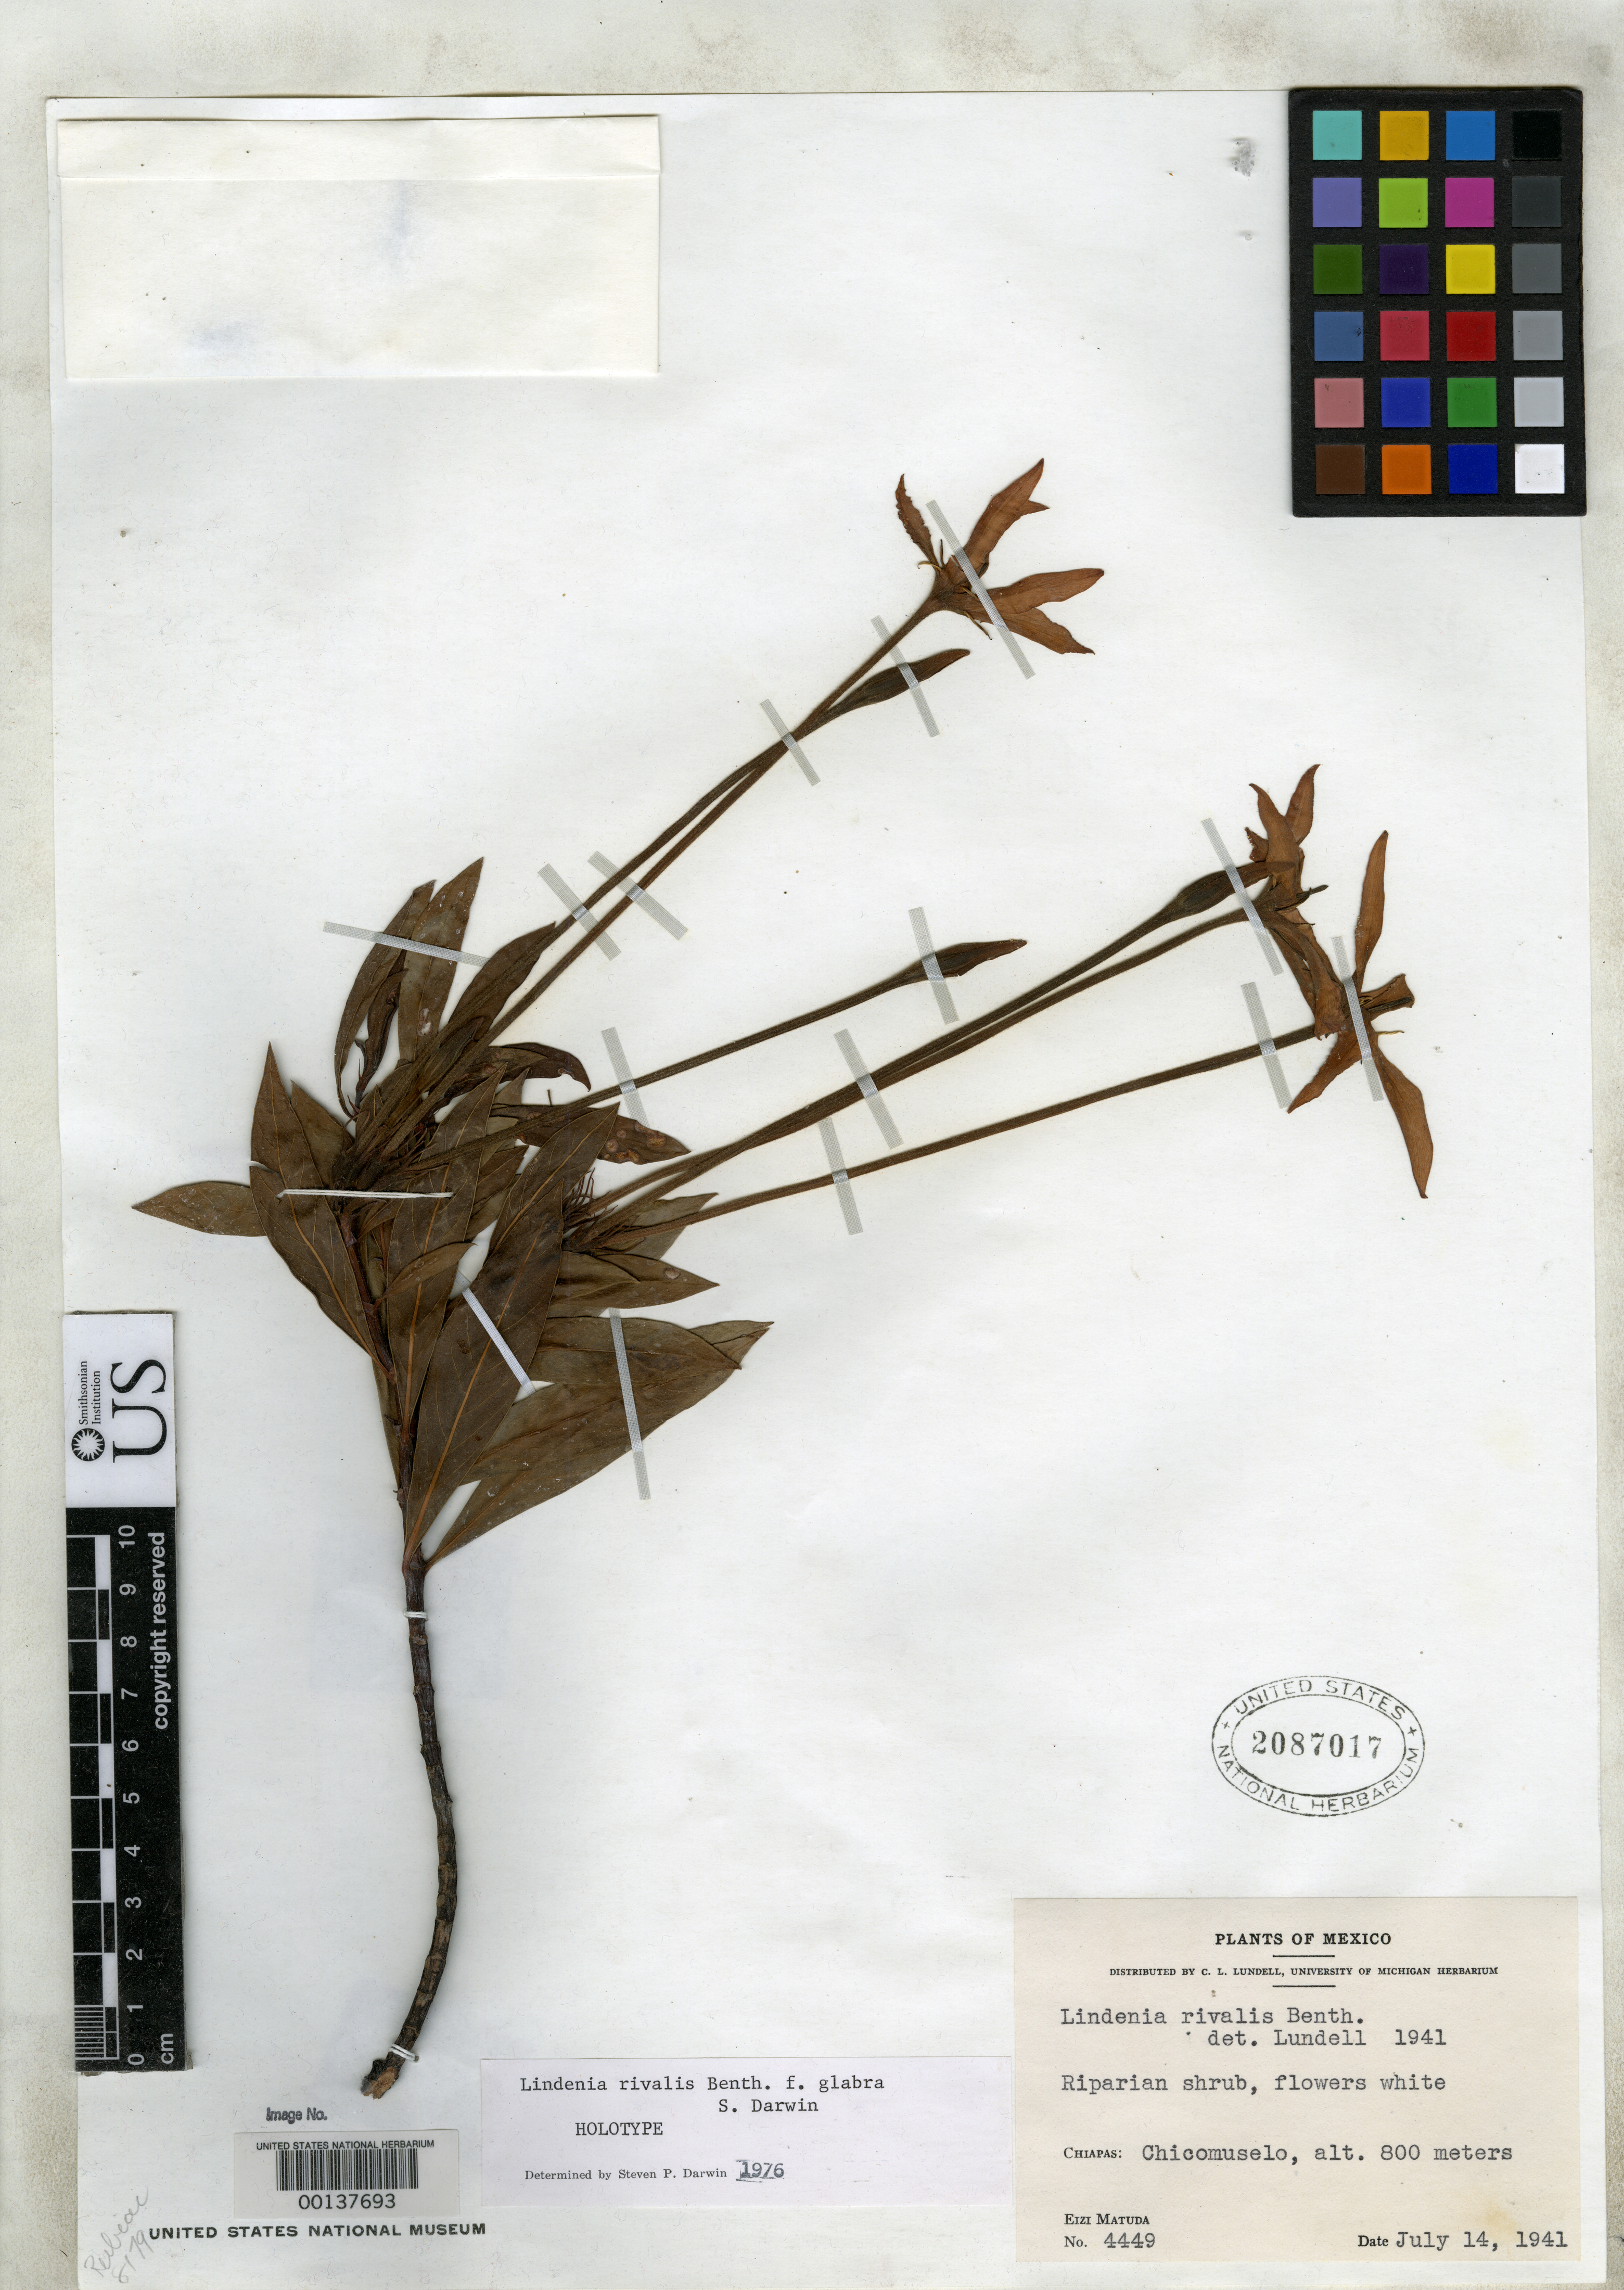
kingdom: Plantae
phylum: Tracheophyta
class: Magnoliopsida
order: Gentianales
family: Rubiaceae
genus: Lindenia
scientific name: Lindenia rivalis f. glabra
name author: S.P. Darwin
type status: Holotype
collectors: E. Matuda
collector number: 4449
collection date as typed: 14 Jul 1941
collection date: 1941-07-14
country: Mexico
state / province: Chiapas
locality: Chicomuselo.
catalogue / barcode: US 2087017